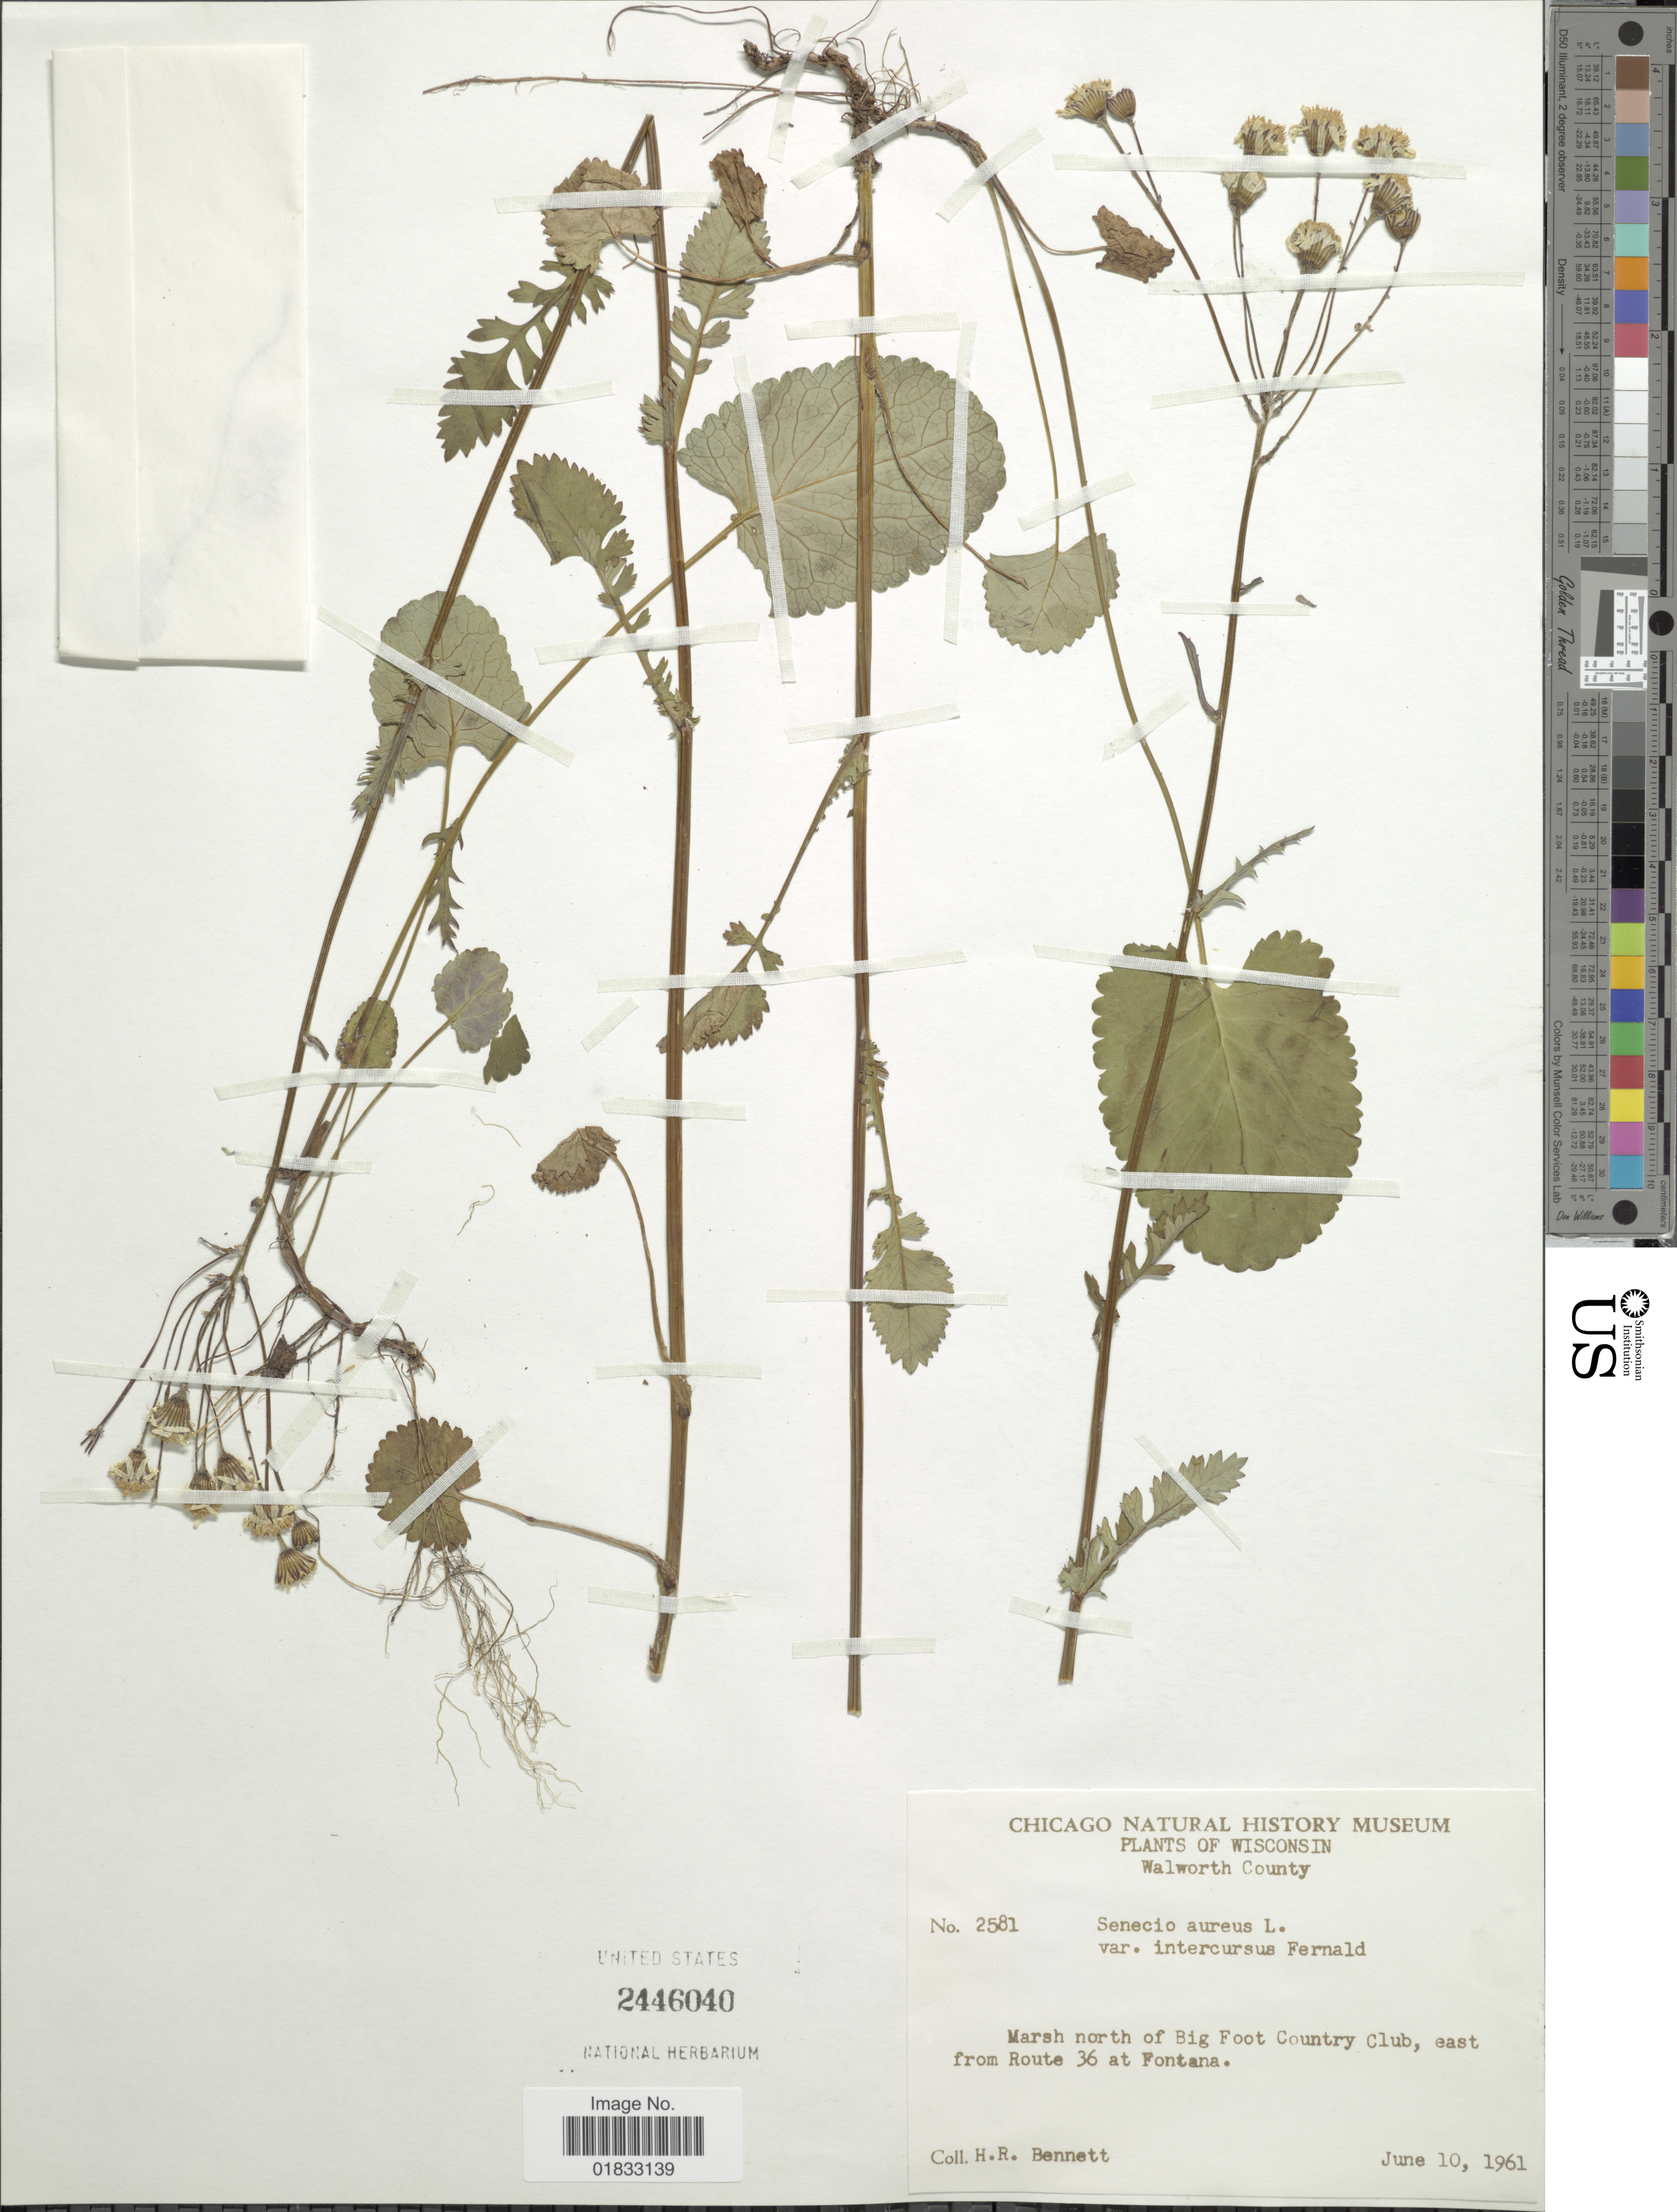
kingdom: Plantae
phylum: Tracheophyta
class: Magnoliopsida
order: Asterales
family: Asteraceae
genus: Packera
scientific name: Packera aurea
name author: (L.) Á. Löve & D. Löve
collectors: H. R. Bennett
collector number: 2581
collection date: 1961-06-10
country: United States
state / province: Wisconsin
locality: Walworth County, Marsh north of Big Foot Country Club, east from Route 36 at Fontana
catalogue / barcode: US 2446040